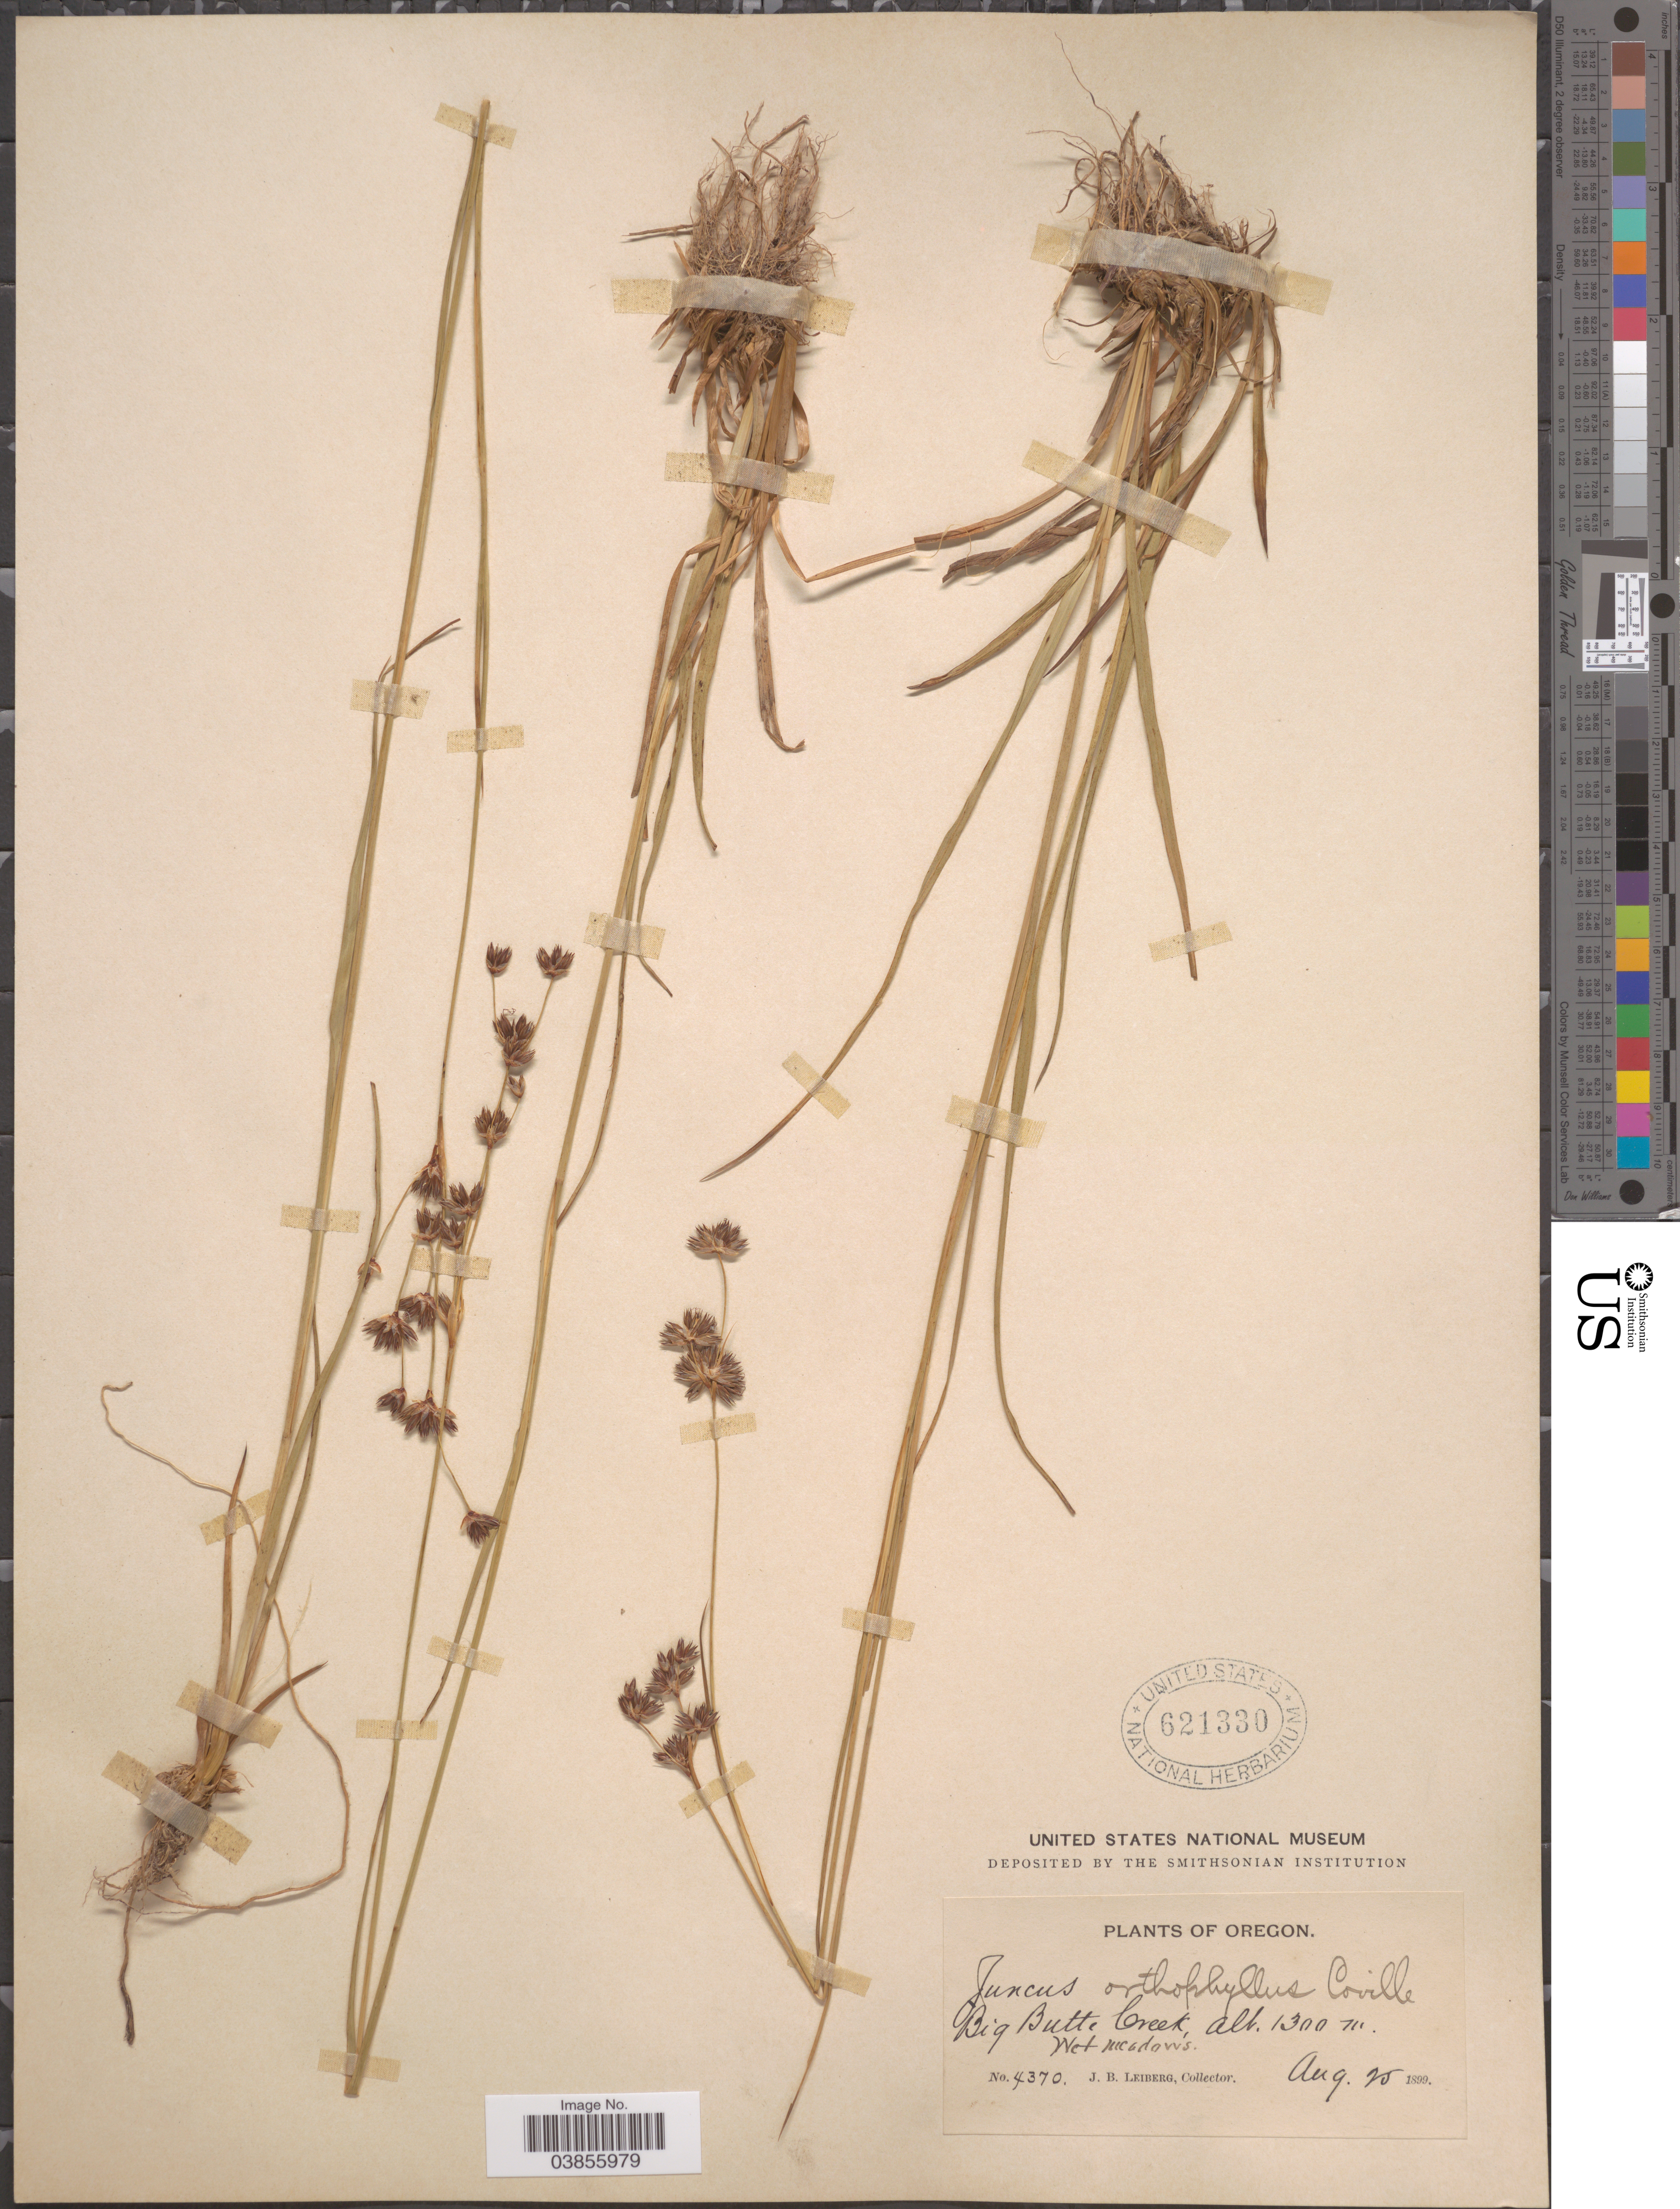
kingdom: Plantae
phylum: Tracheophyta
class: Liliopsida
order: Poales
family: Juncaceae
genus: Juncus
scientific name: Juncus orthophyllus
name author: Coville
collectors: J. B. Leiberg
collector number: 4370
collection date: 1899-08-25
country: United States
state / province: Oregon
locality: Big Butte Creek.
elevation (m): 1300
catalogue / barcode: US 621330